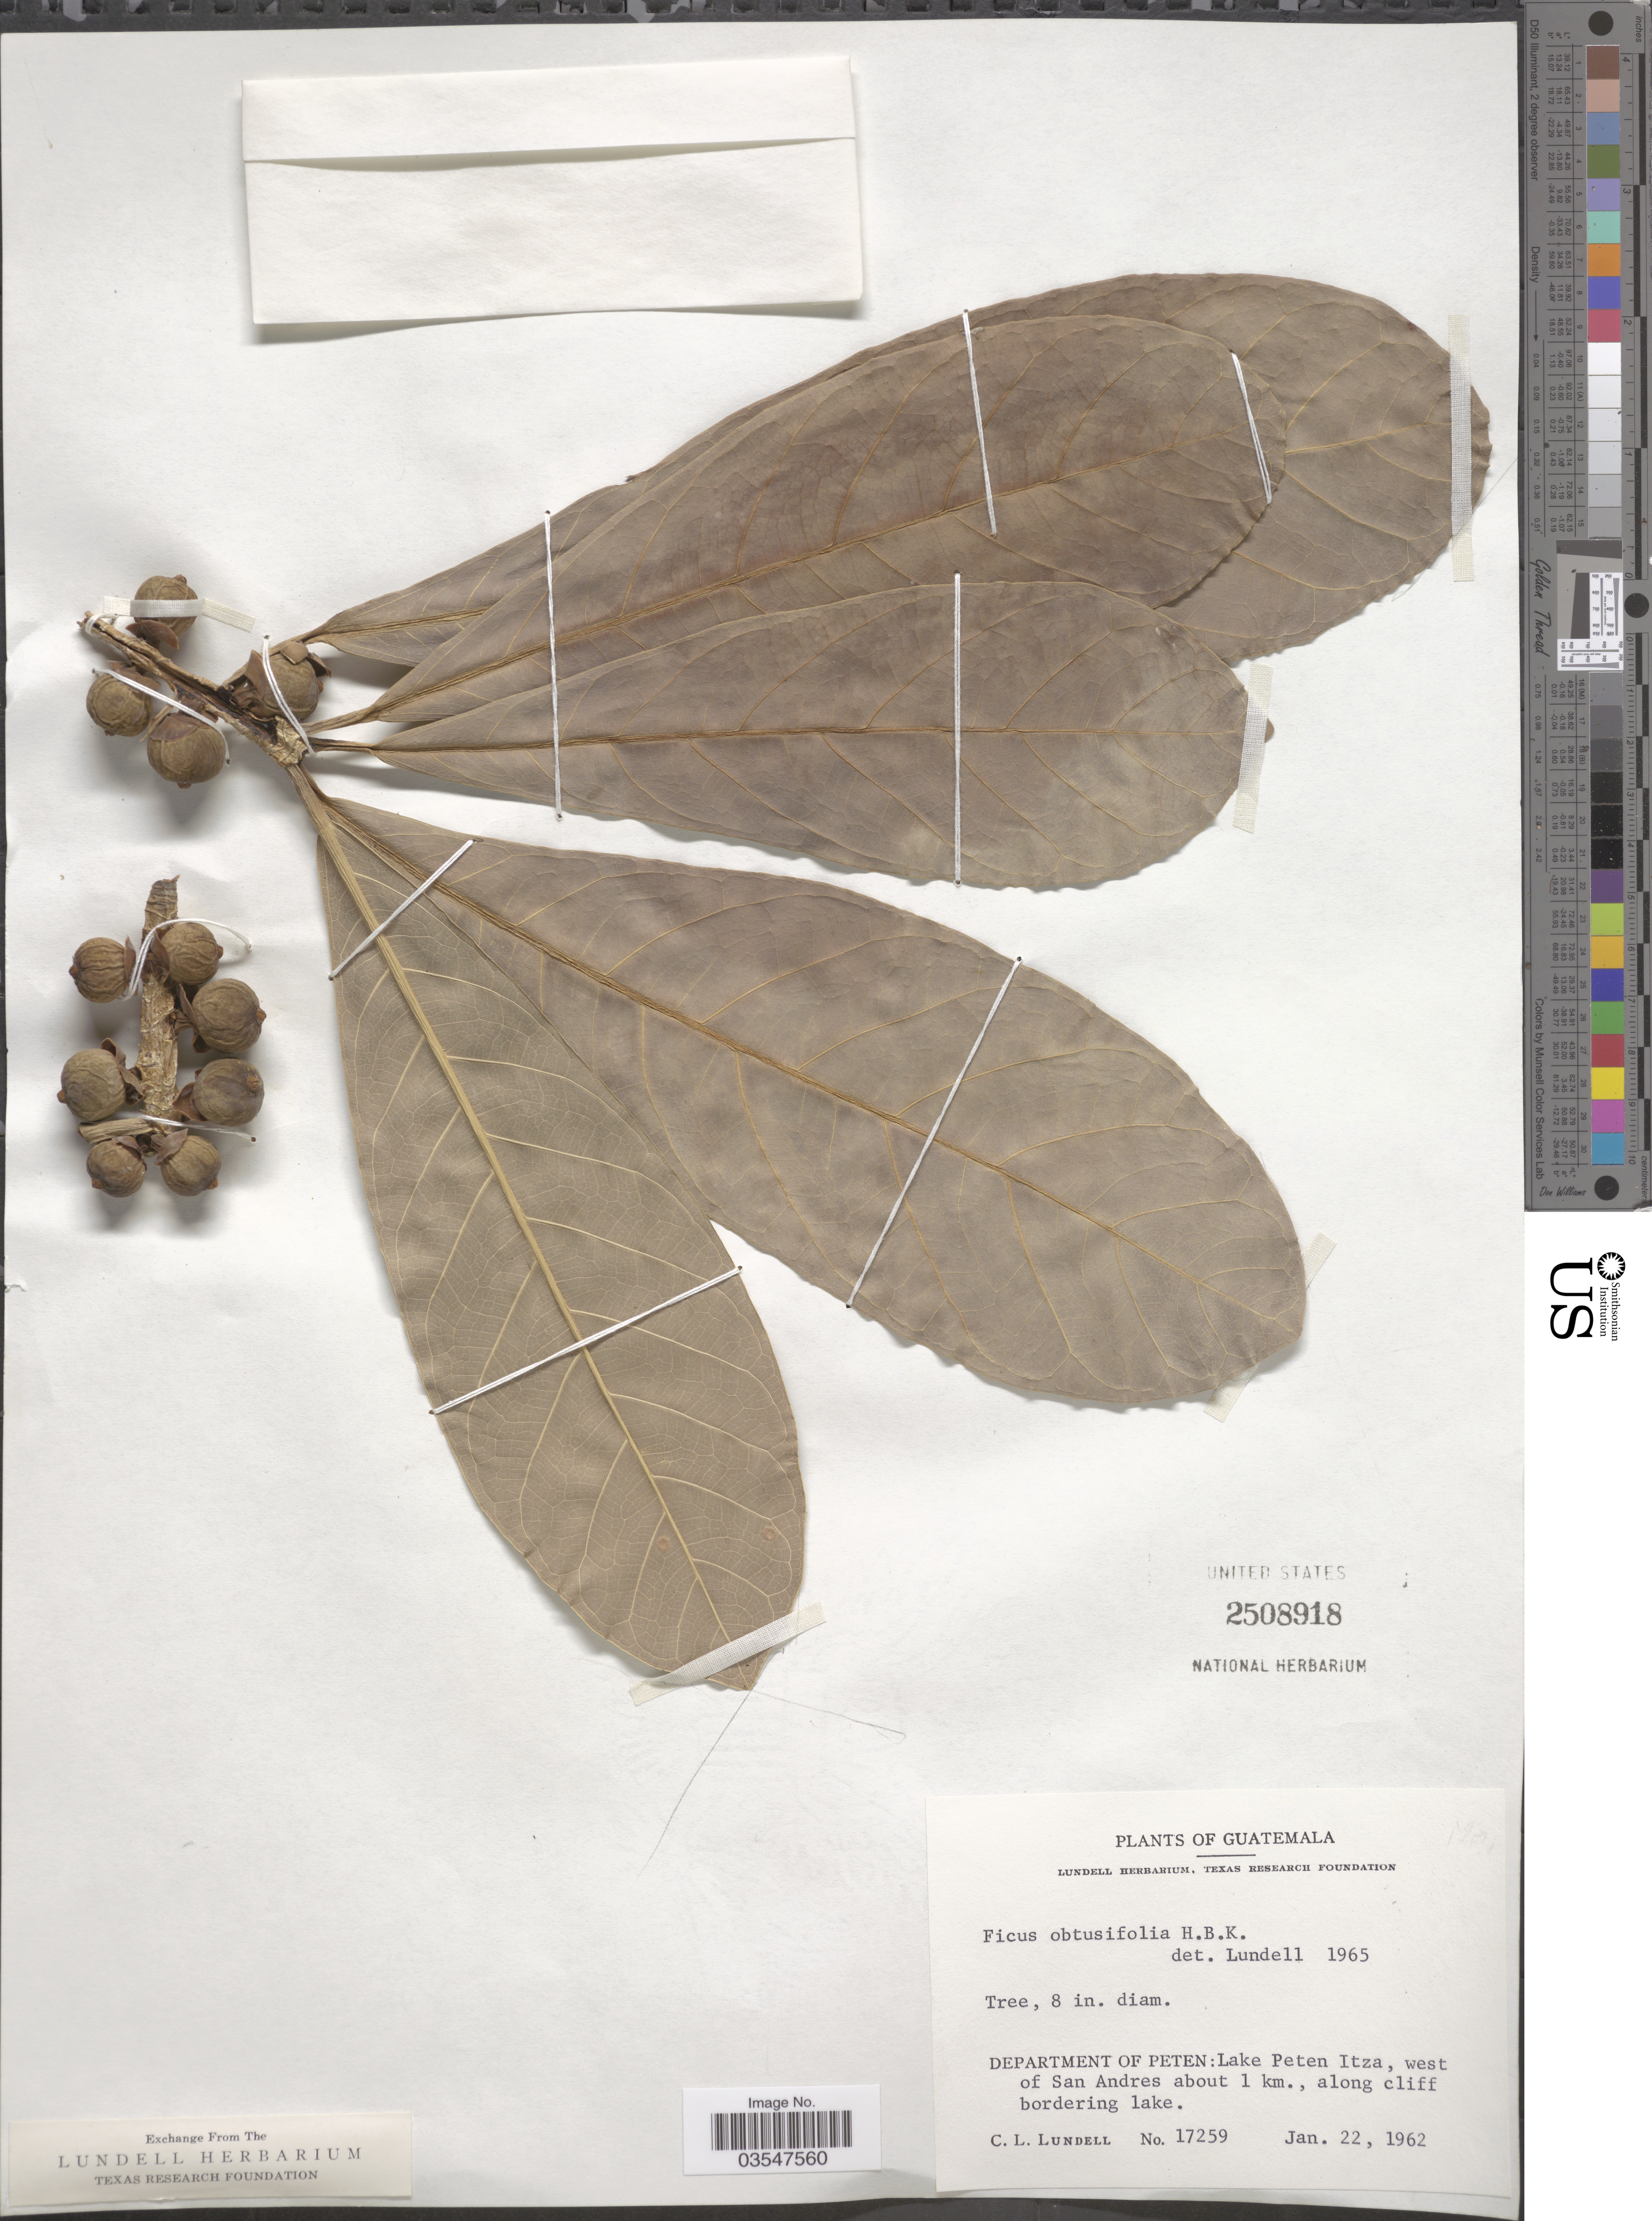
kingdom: Plantae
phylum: Tracheophyta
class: Magnoliopsida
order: Rosales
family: Moraceae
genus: Ficus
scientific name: Ficus obtusifolia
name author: Kunth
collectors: C. L. Lundell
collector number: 17259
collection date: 1962-01-22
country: Guatemala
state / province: El Peten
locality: Department of Peten: Lake Peten Itza, west of San Andres about 1 km., along cliff bordering lake.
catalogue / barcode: US 2508918